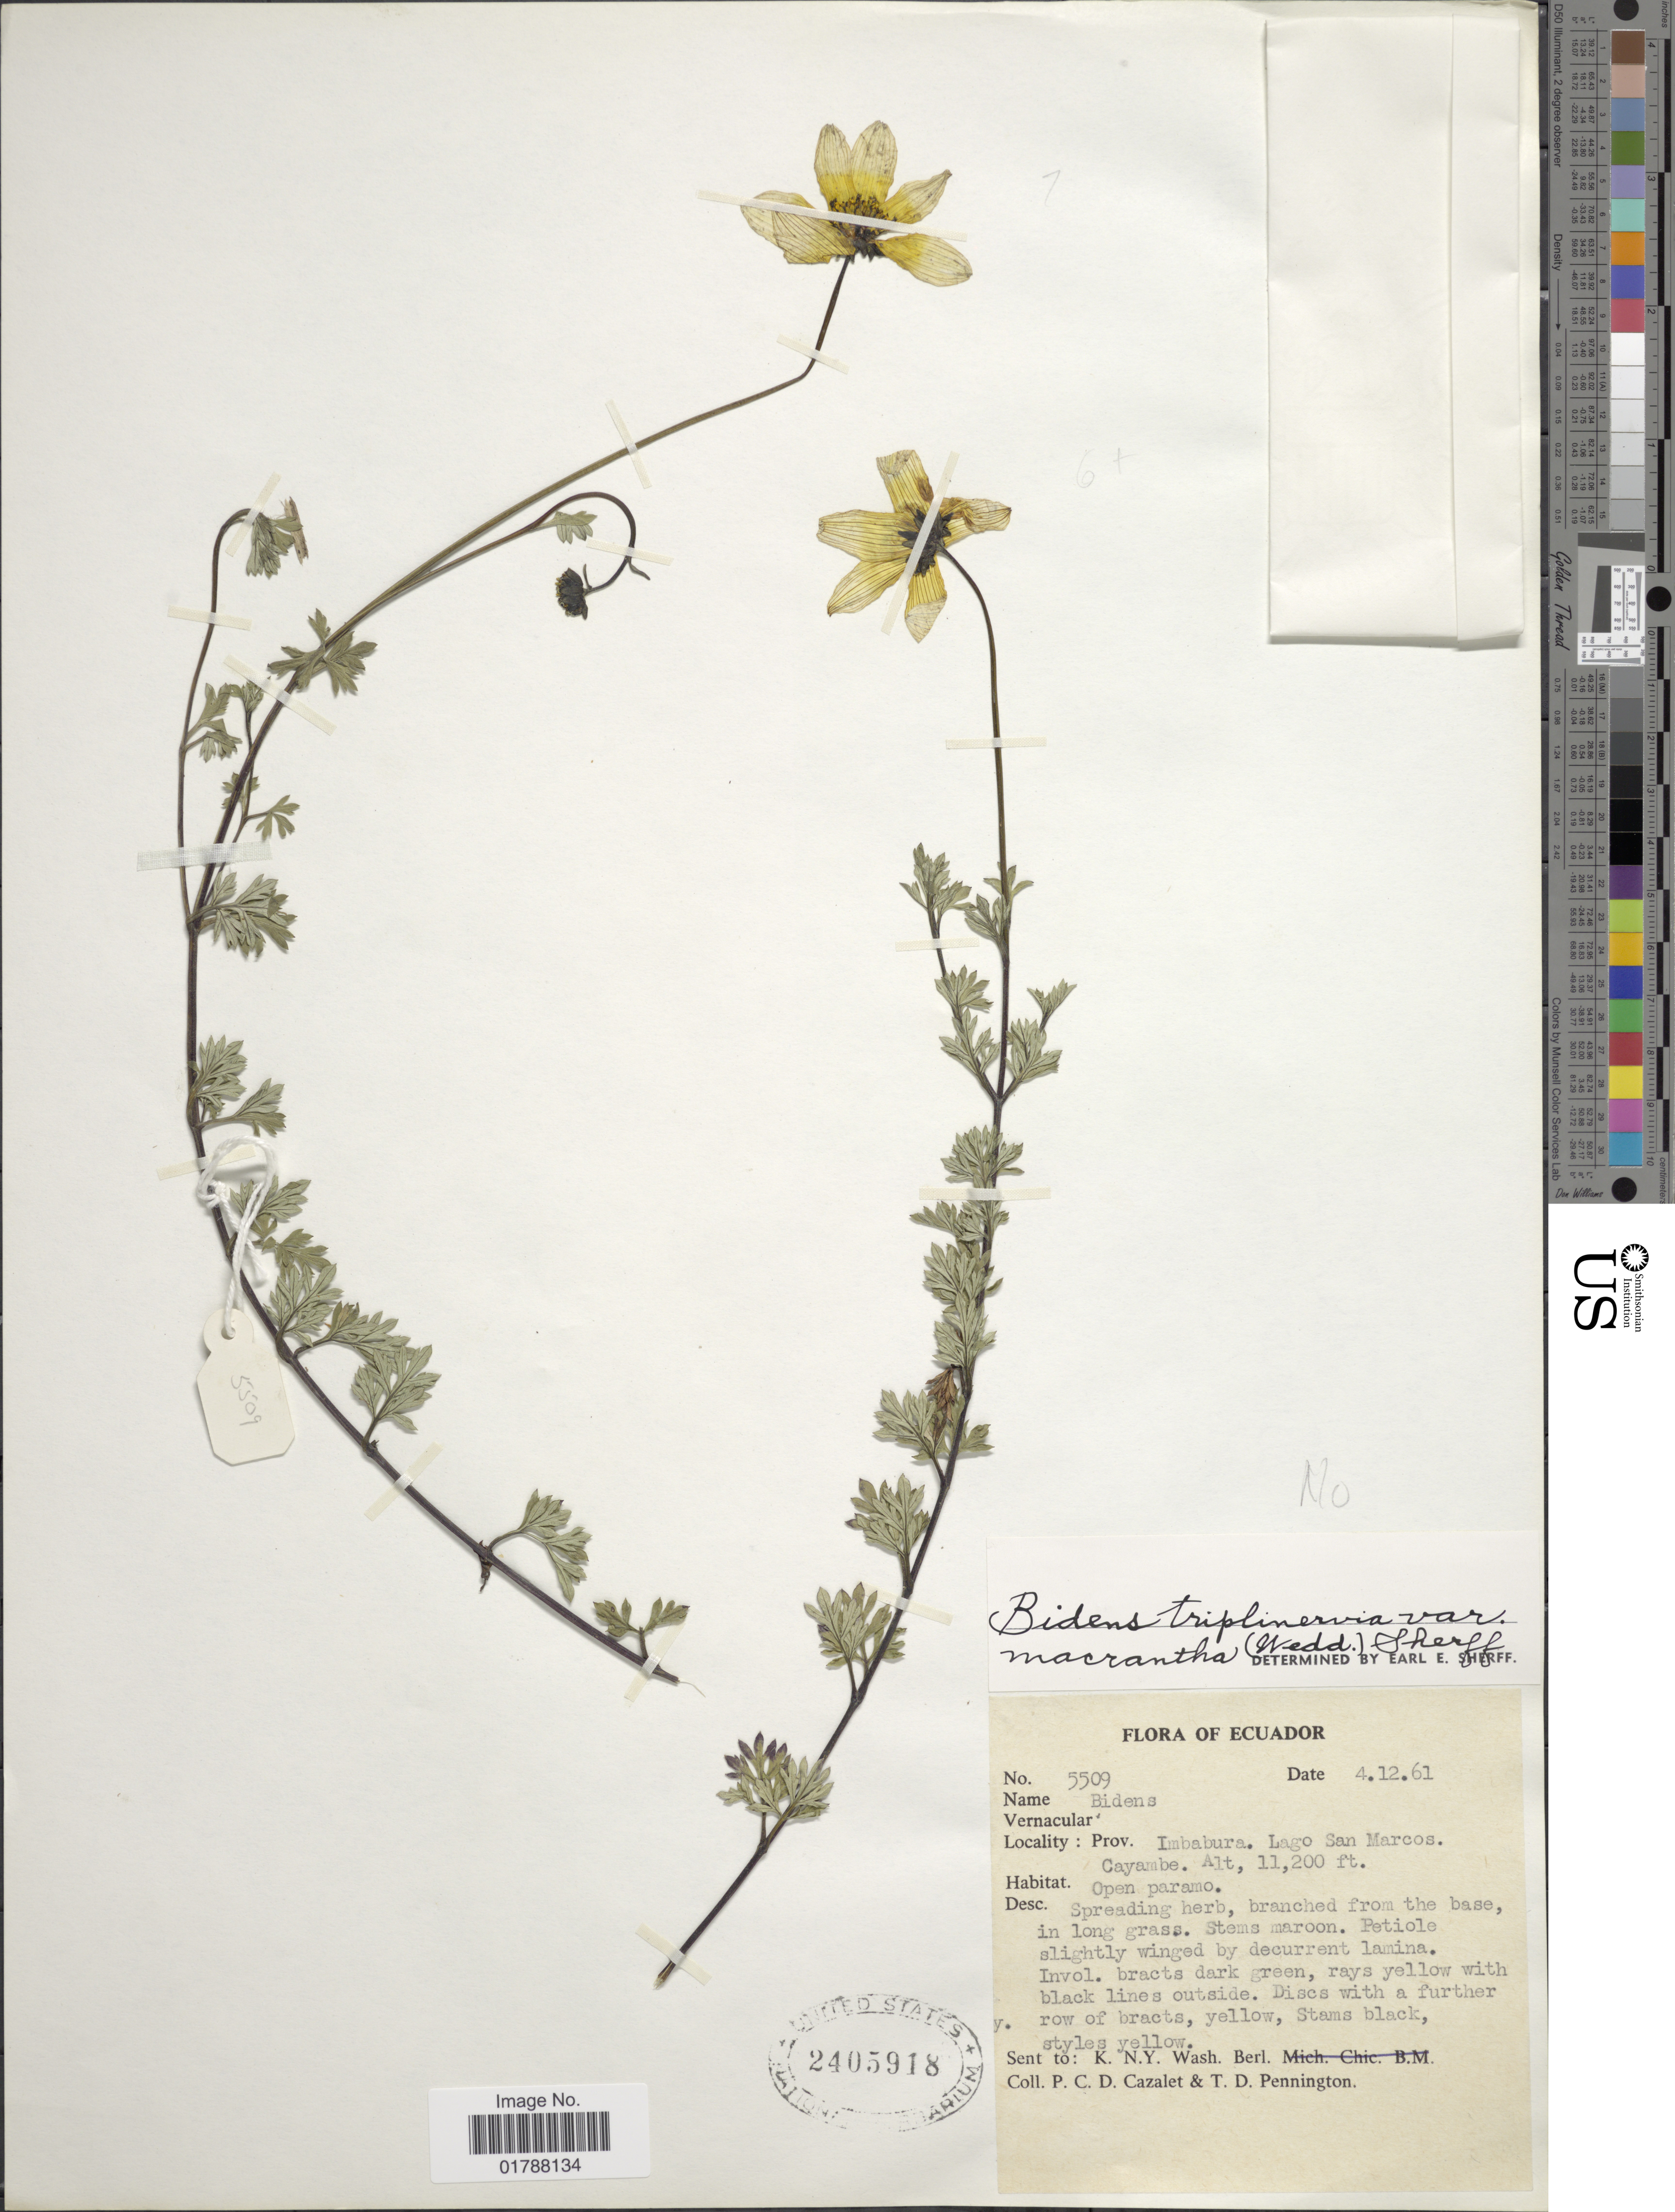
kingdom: Plantae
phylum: Tracheophyta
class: Magnoliopsida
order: Asterales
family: Asteraceae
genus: Bidens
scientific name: Bidens andicola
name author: Kunth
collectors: P. C. D. Cazalet & T. D. Pennington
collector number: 5509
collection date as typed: Transcribed d/m/y: 4/12/61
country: Ecuador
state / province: Imbabura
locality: Prov. Imbabura, Lago San Marcos, Cayambe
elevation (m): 3414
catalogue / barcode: US 2405918